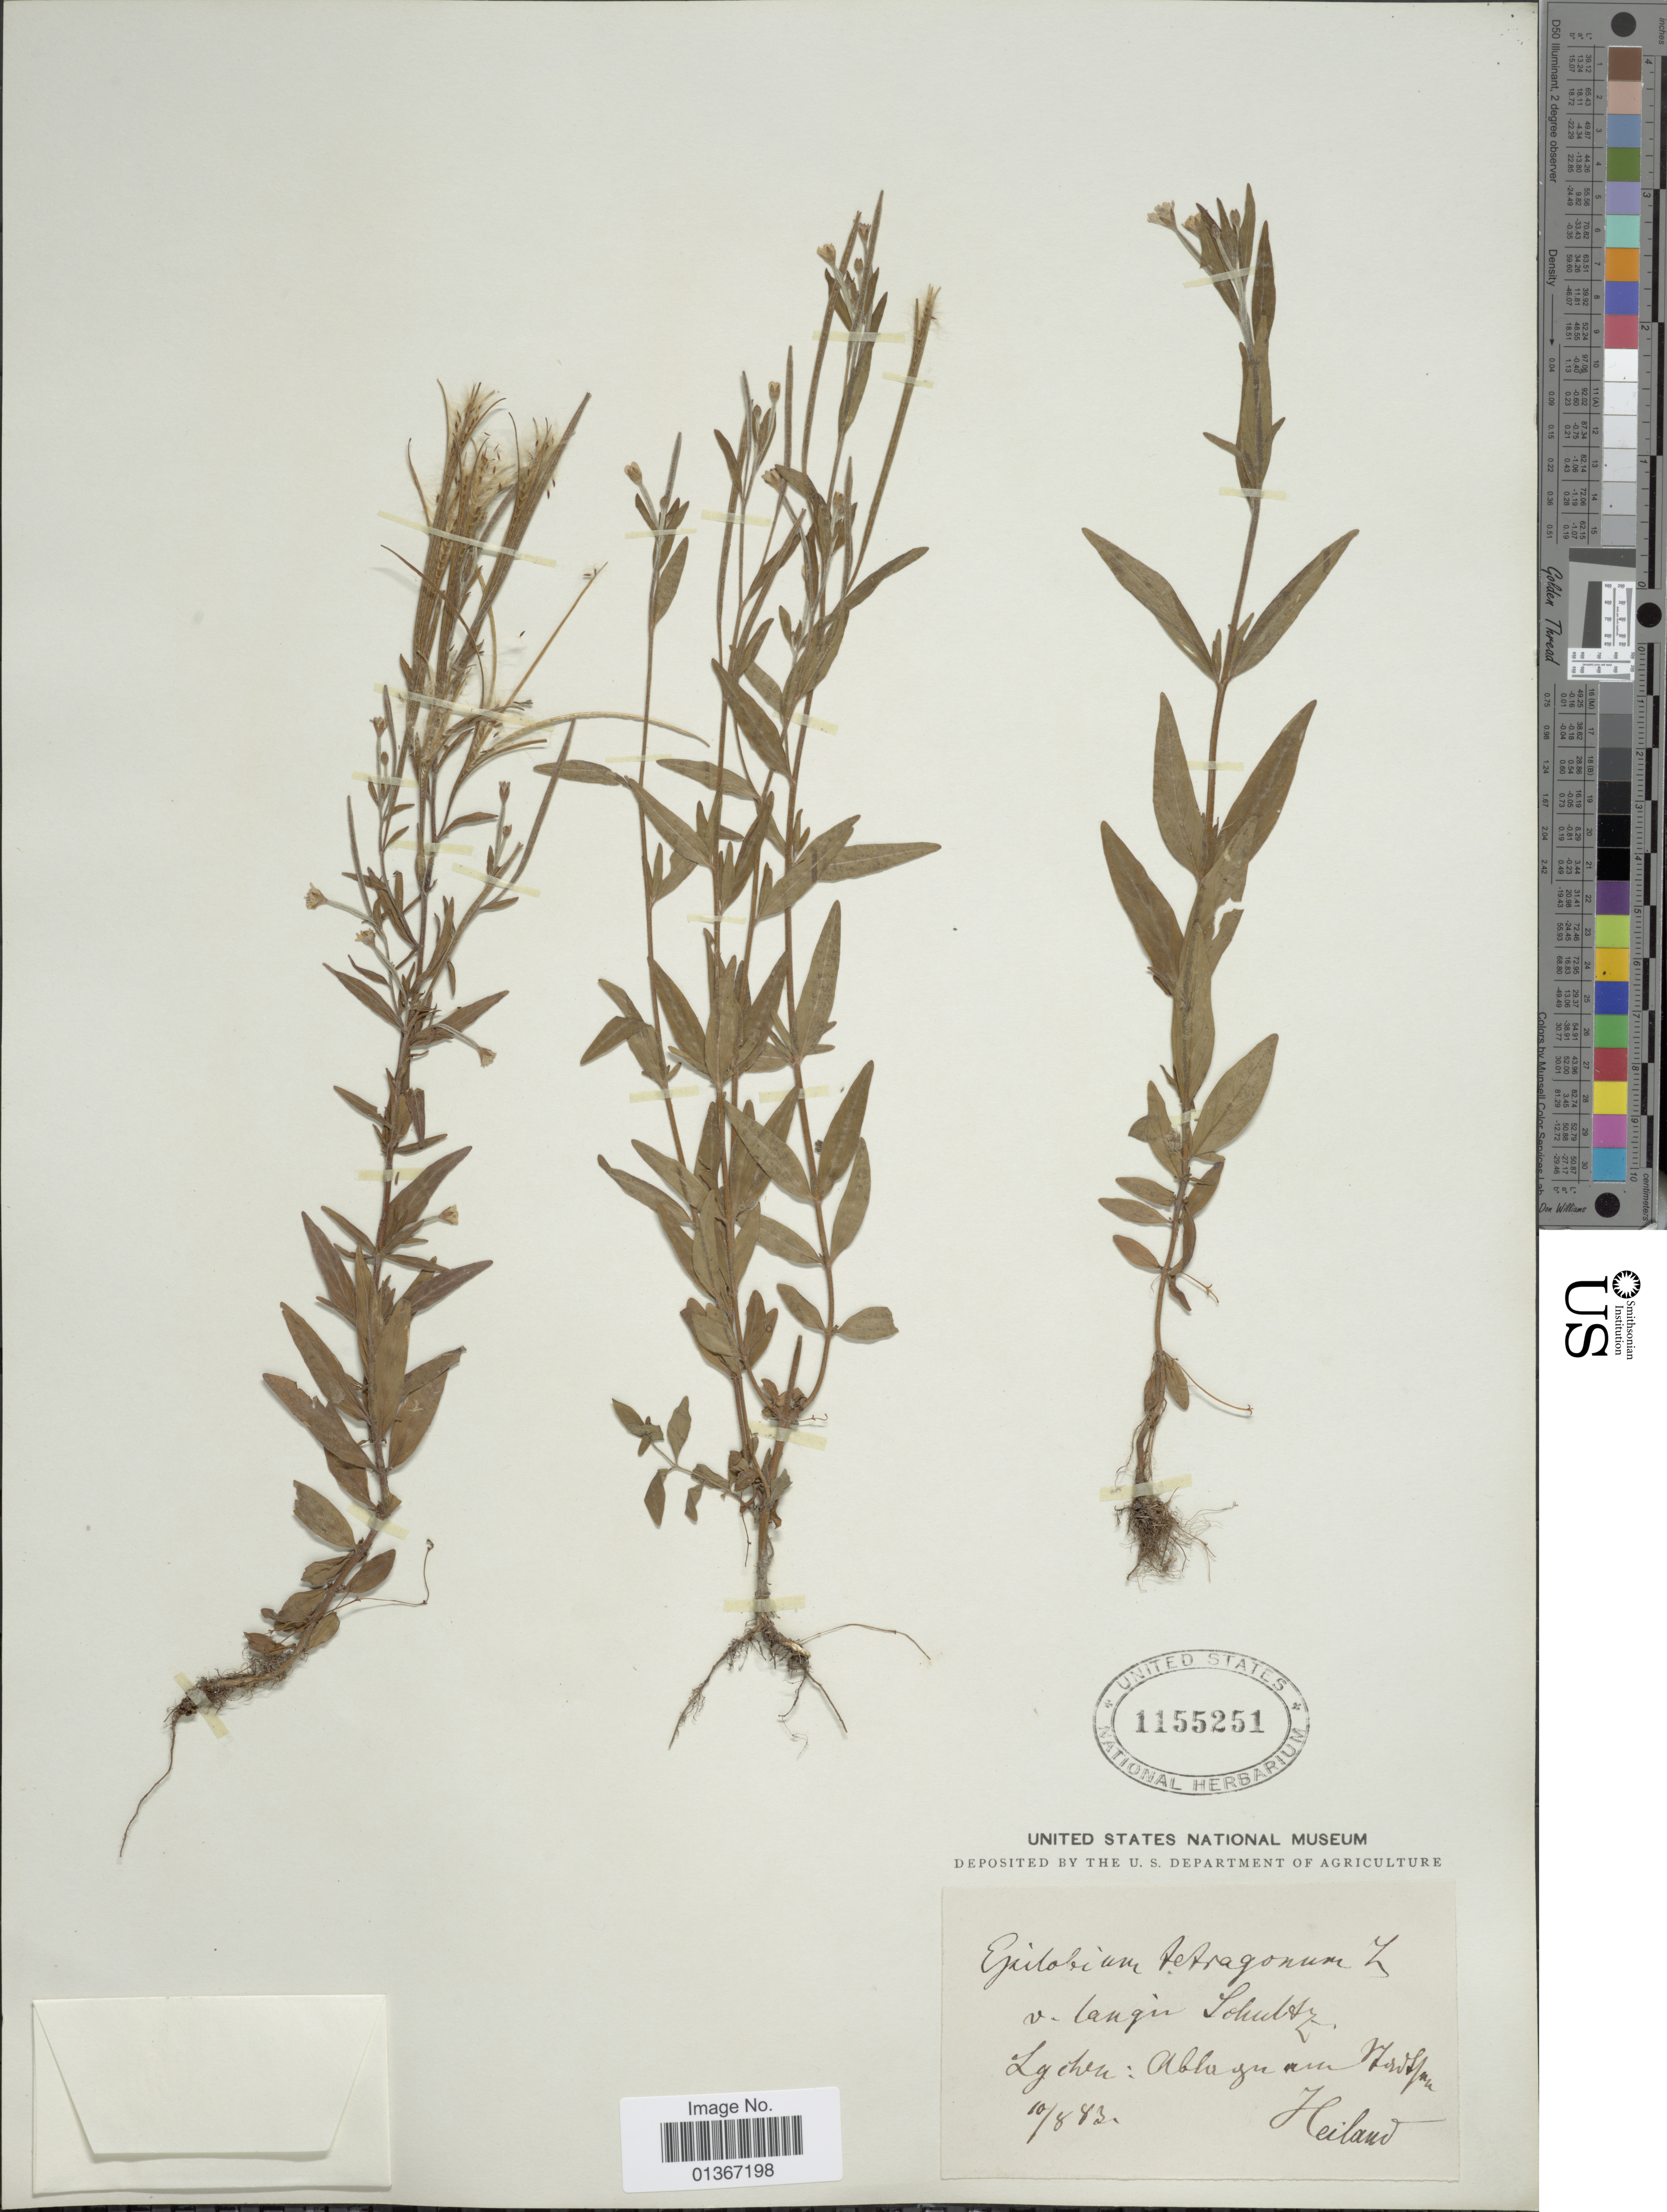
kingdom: Plantae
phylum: Tracheophyta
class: Magnoliopsida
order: Myrtales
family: Onagraceae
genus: Epilobium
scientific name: Epilobium tetragonum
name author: L.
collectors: -. Heiland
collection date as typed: Transcribed d/m/y: 10/8/83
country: Germany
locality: Lychen: Ablagn ain [illegible text].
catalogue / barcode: US 1155251